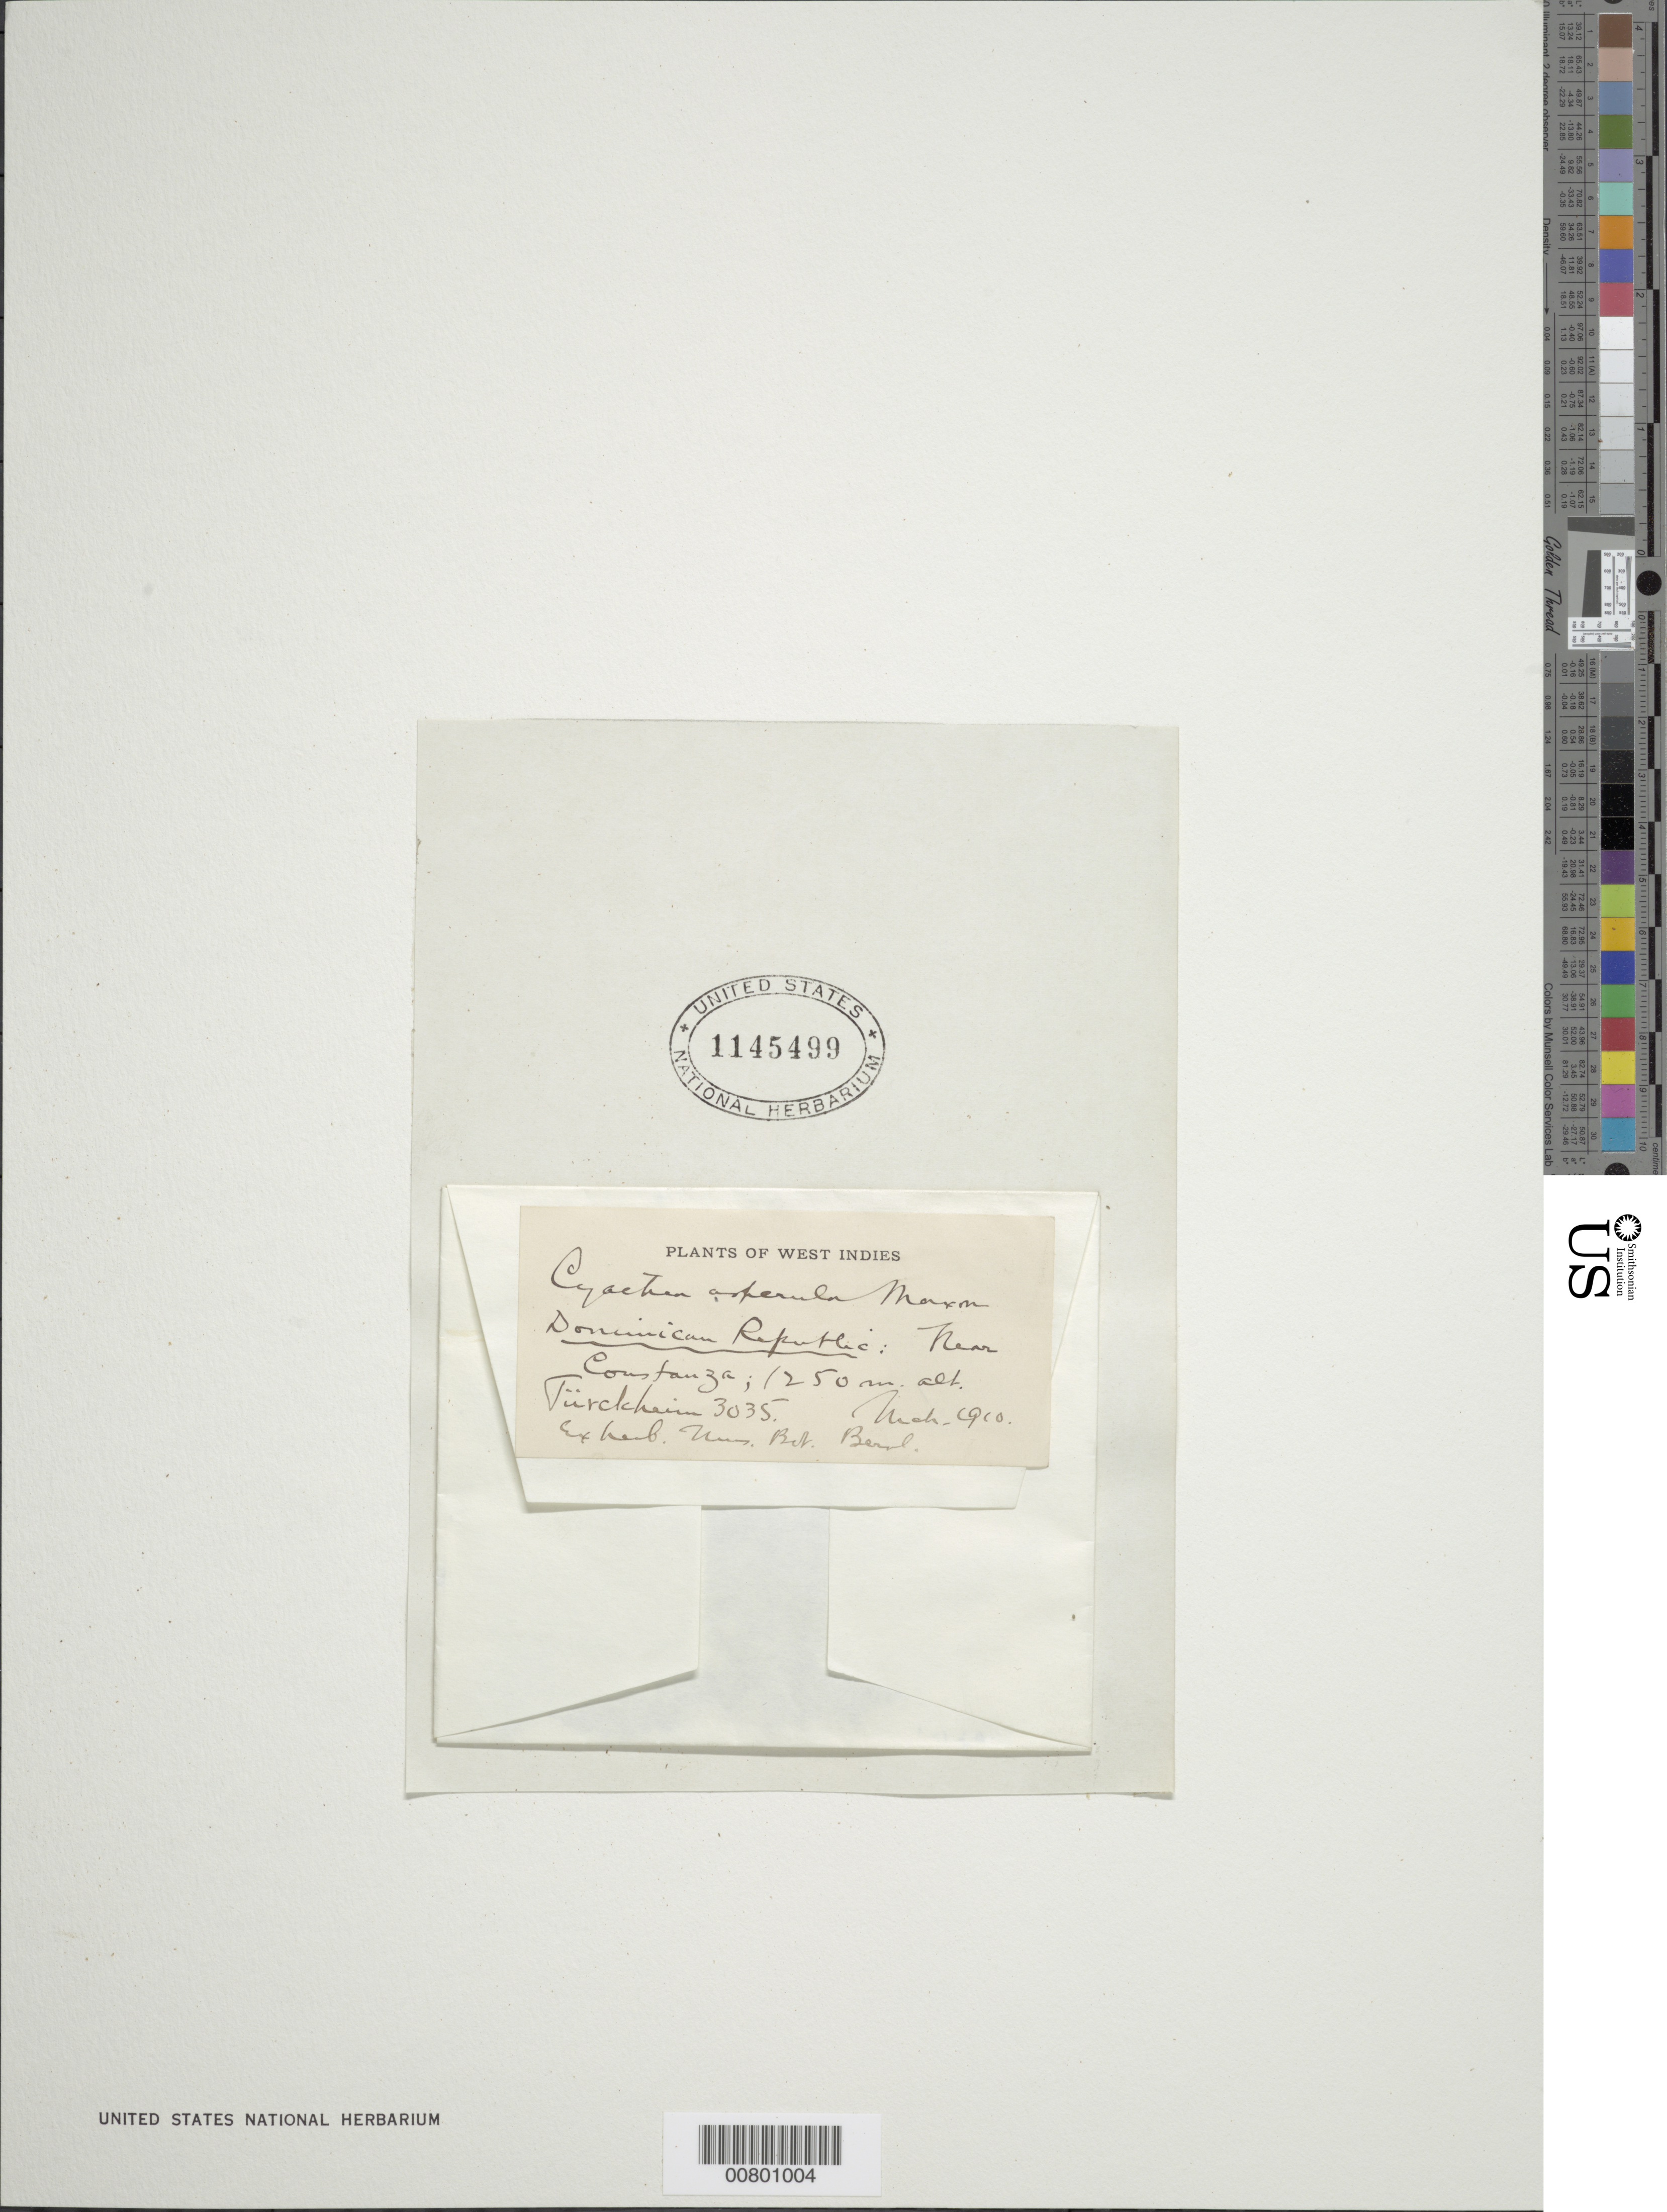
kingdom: Plantae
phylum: Tracheophyta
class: Polypodiopsida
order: Cyatheales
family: Cyatheaceae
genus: Cyathea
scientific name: Cyathea furfuracea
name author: Christ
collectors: H. von Türckheim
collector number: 3035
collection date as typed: Mar 1910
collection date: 1910-03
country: Dominican Republic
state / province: La Vega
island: Hispaniola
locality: Constanza, near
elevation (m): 1250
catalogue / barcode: US 1145499